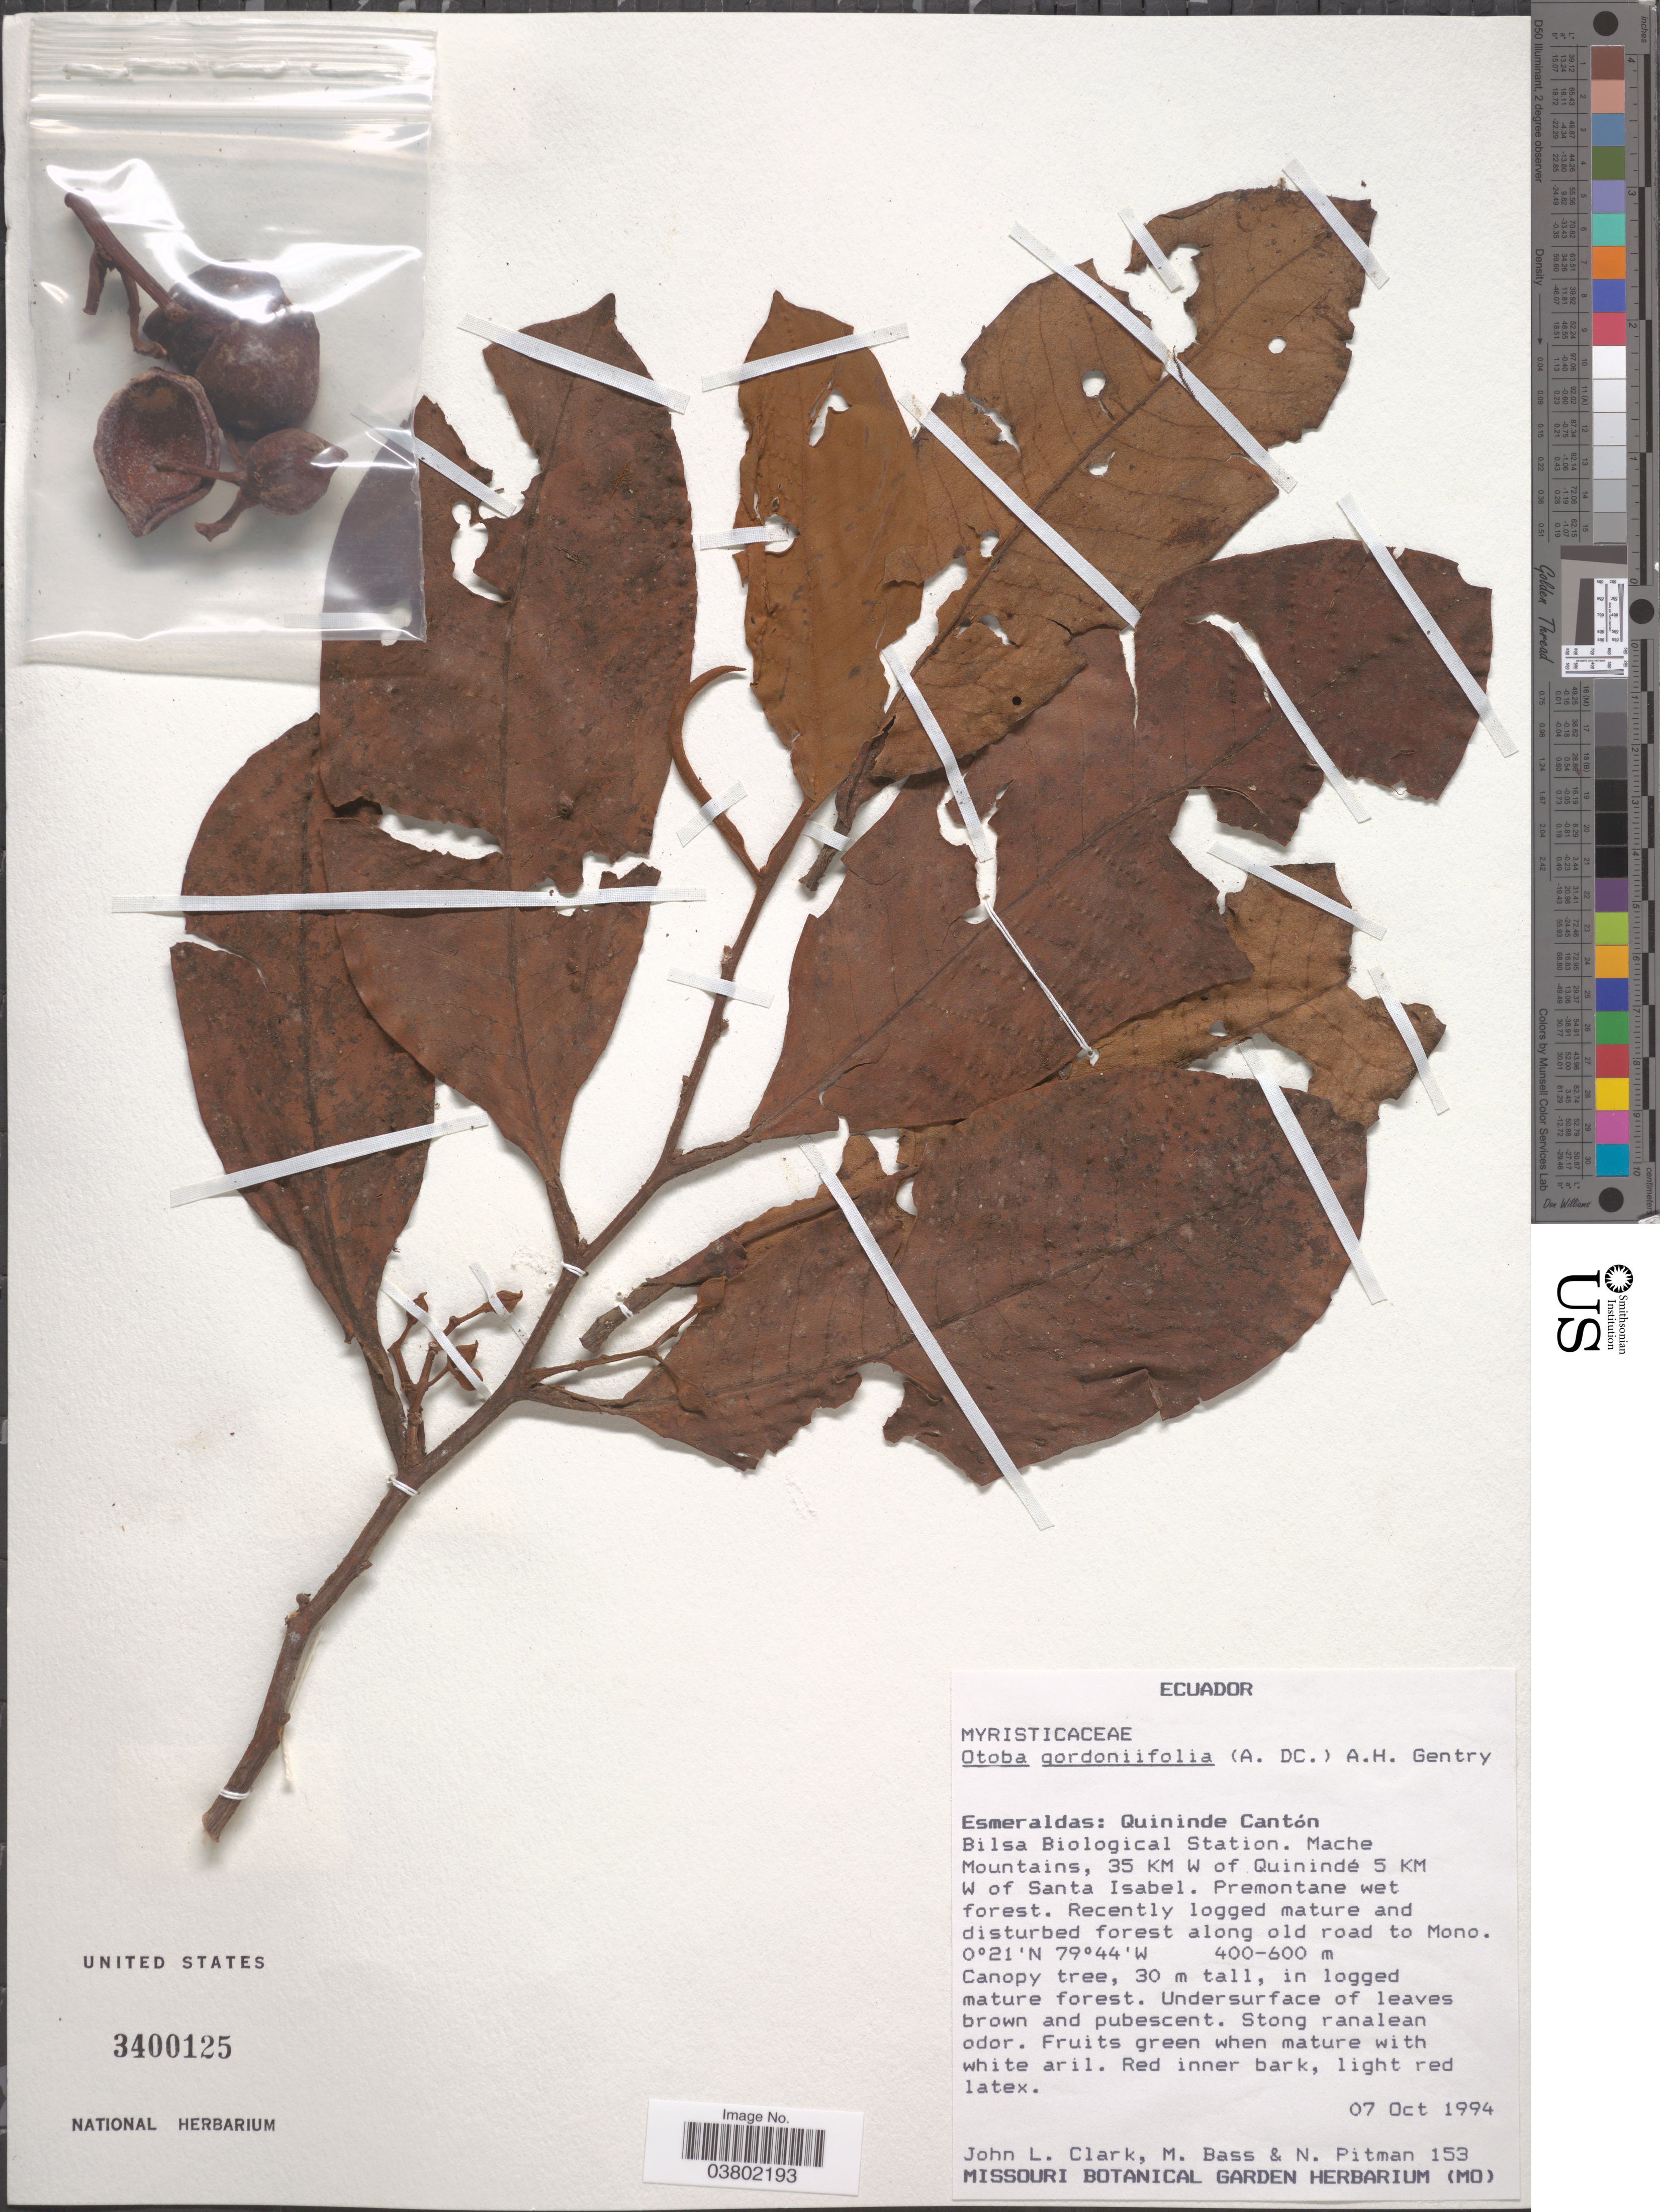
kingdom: Plantae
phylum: Tracheophyta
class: Magnoliopsida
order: Magnoliales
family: Myristicaceae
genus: Myristica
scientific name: Myristica philippensis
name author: Lam.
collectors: J. L. Clark, M. Bass & N. Pitman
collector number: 153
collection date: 1994-10-07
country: Ecuador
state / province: Esmeraldas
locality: Quininde Cantón. Bilsa Biological Station. Mache Mountains, 35 KM W of Quinindé 5 KM W of Santa Isabel. Premontane wet forest. Along old road to Mono.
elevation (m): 400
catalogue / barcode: US 3400125